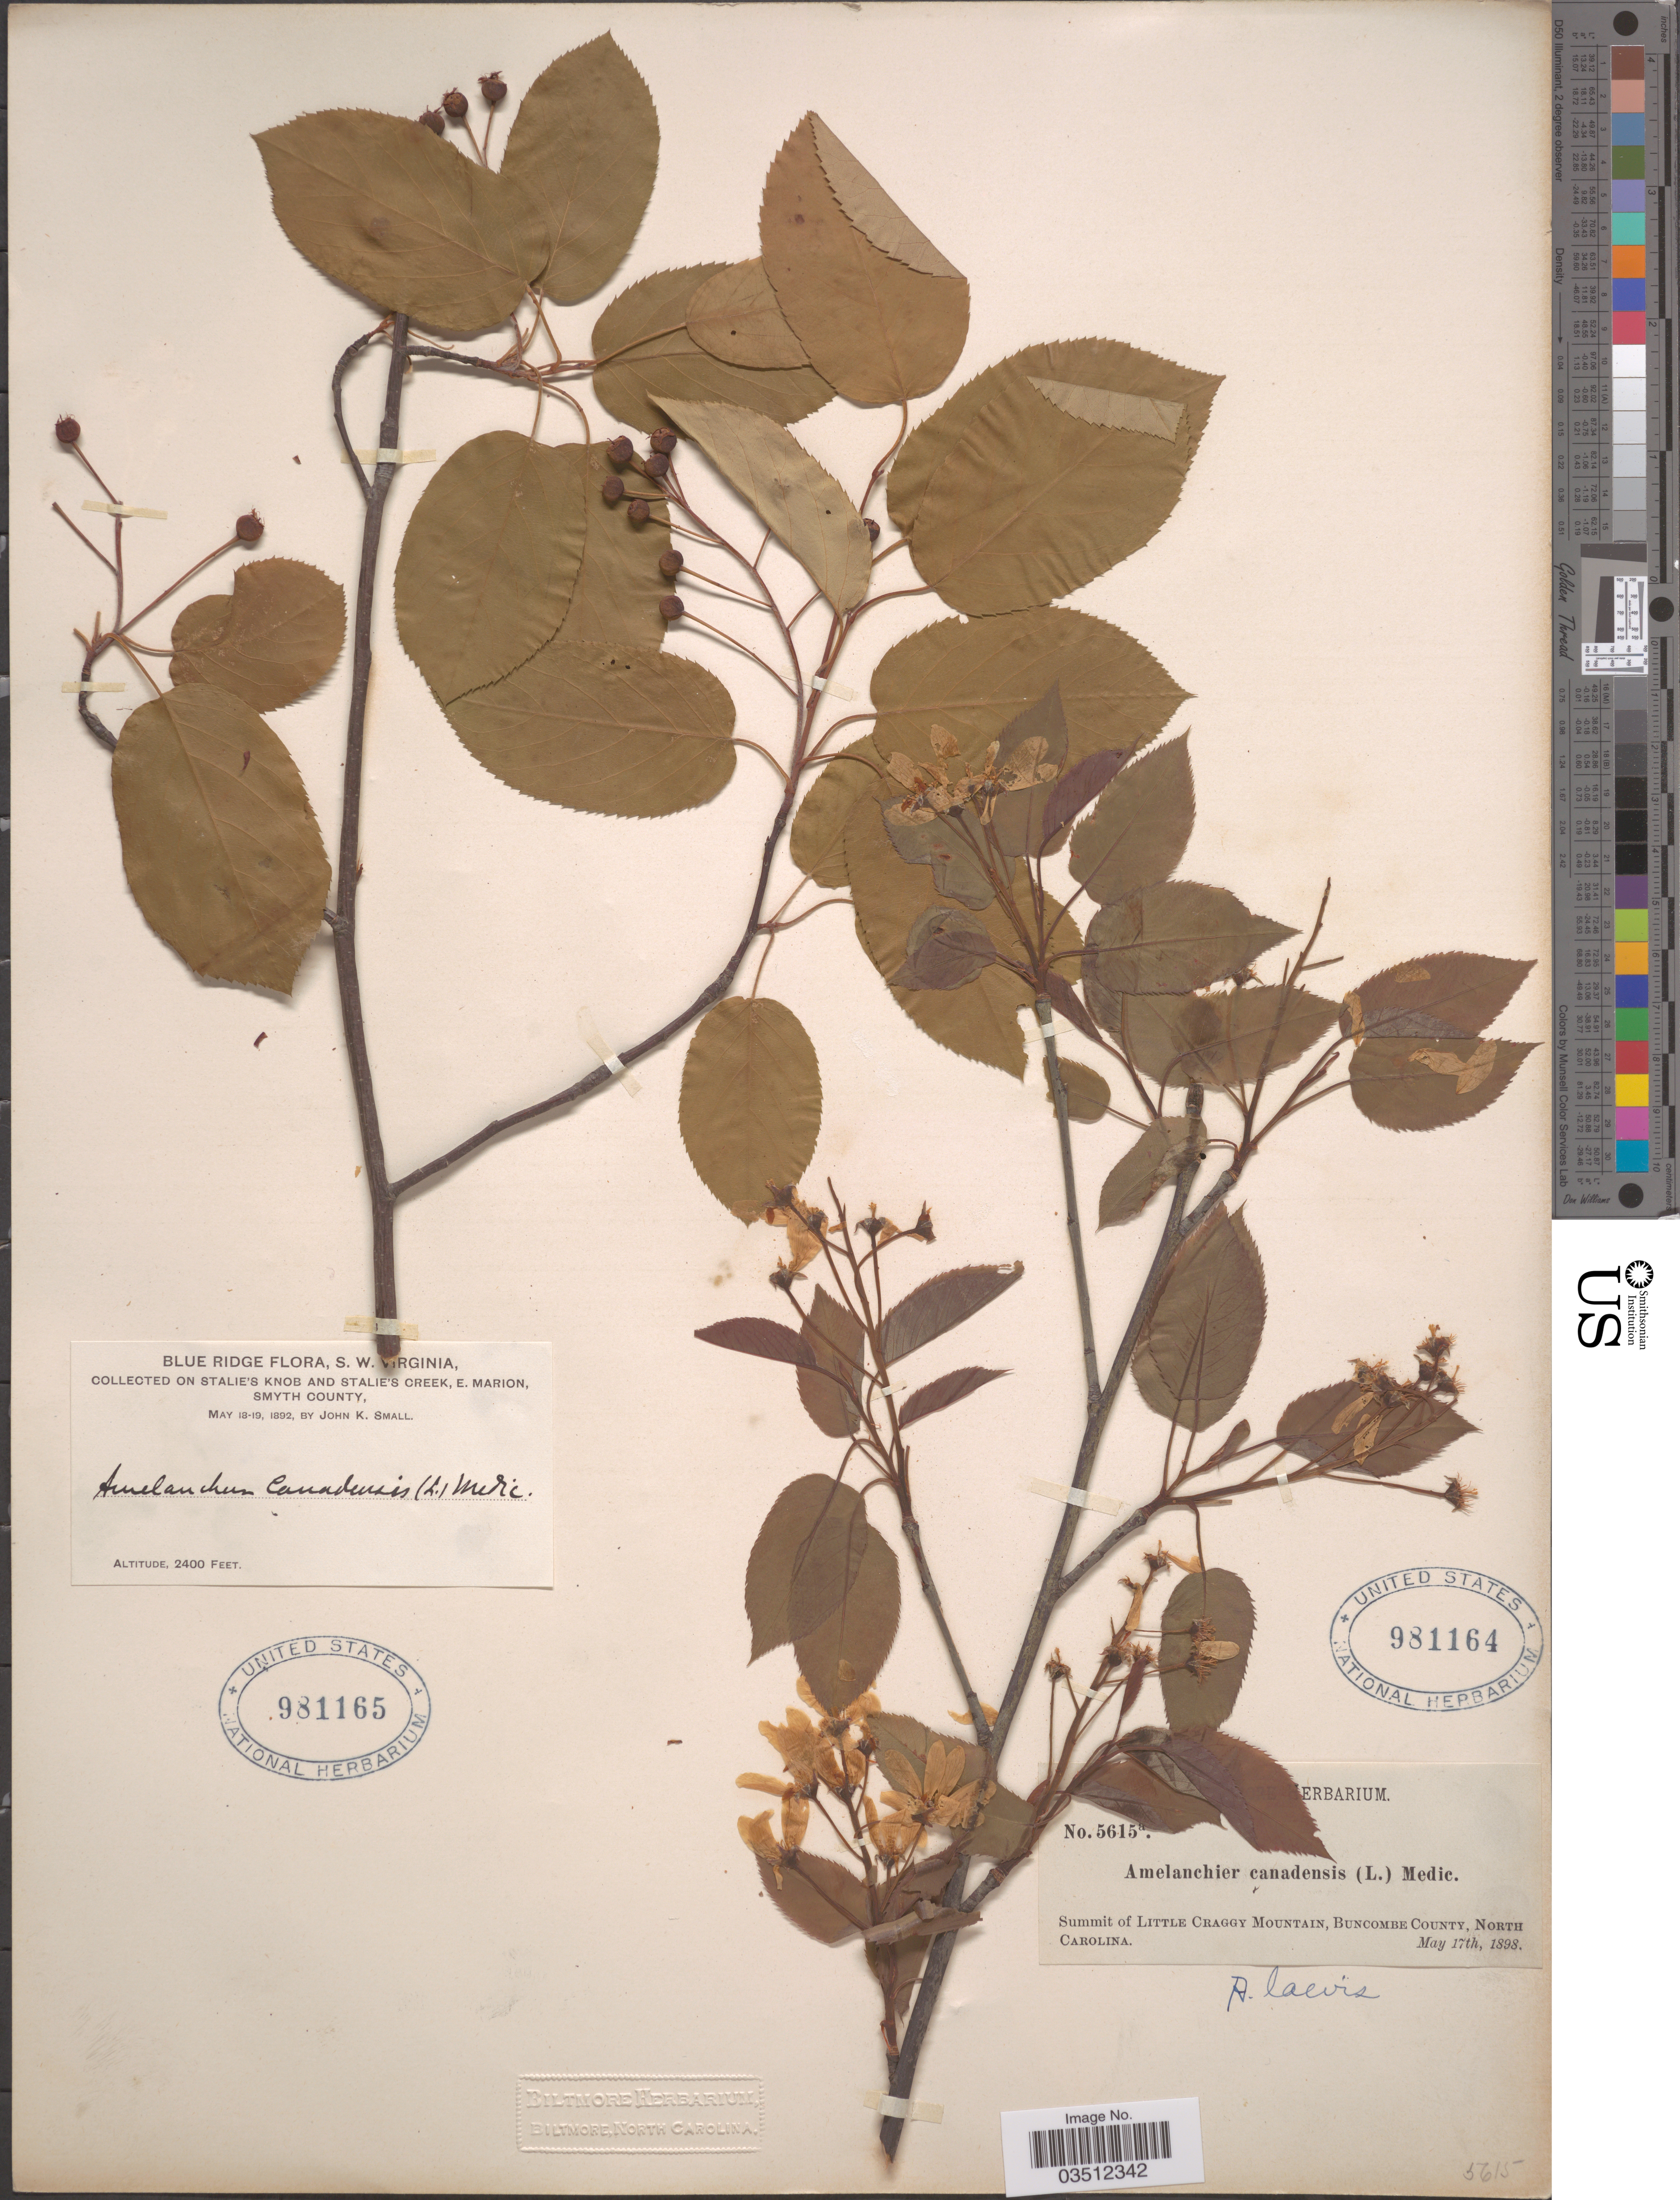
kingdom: Plantae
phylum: Tracheophyta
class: Magnoliopsida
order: Rosales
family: Rosaceae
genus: Amelanchier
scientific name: Amelanchier laevis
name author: Wiegand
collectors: Biltmore Herbarium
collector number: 5615a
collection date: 1898-05-17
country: United States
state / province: North Carolina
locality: Summit of Little Craggy Mountain, Buncombe County.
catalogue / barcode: US 981164